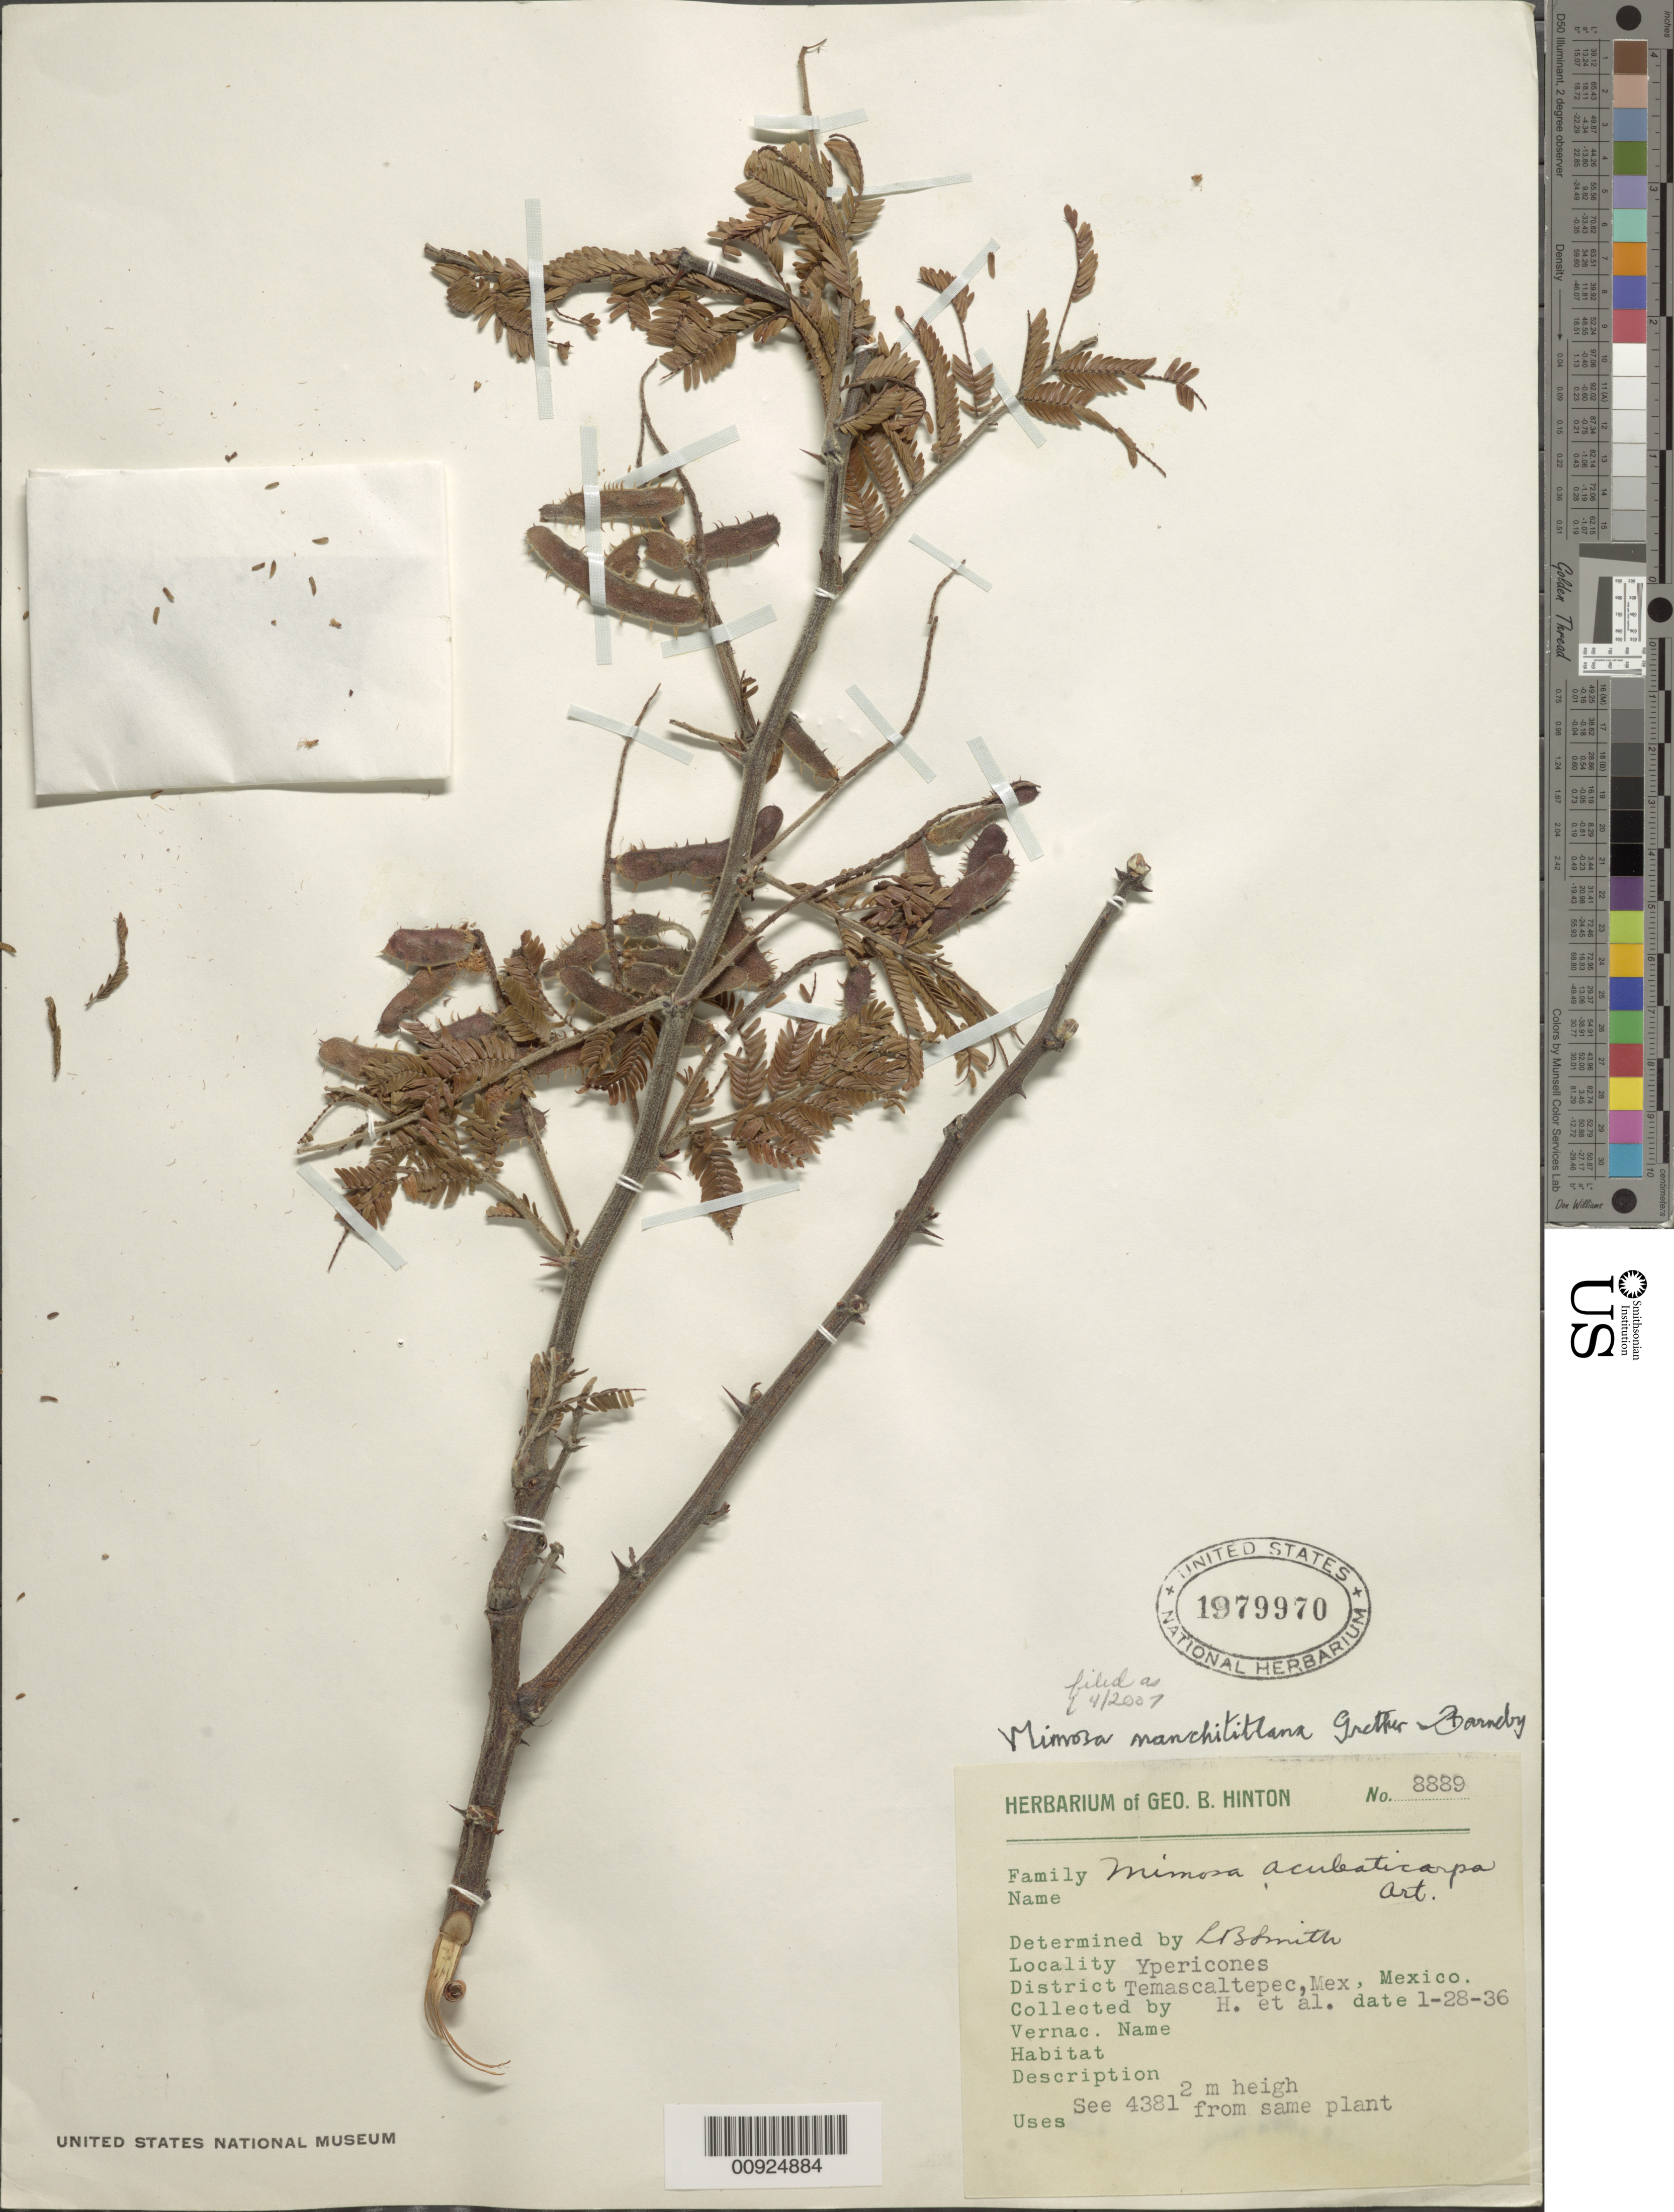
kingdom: Plantae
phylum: Tracheophyta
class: Magnoliopsida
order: Fabales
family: Fabaceae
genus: Mimosa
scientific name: Mimosa nanchititlana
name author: R. Grether & Barneby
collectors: G. B. Hinton & et al.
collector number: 8889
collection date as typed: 28 Jan 1936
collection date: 1936-01-28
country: Mexico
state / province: México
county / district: Temascaltepec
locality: Ypericones, District Temascaltepec, State of Mexico.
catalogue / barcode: US 1979970